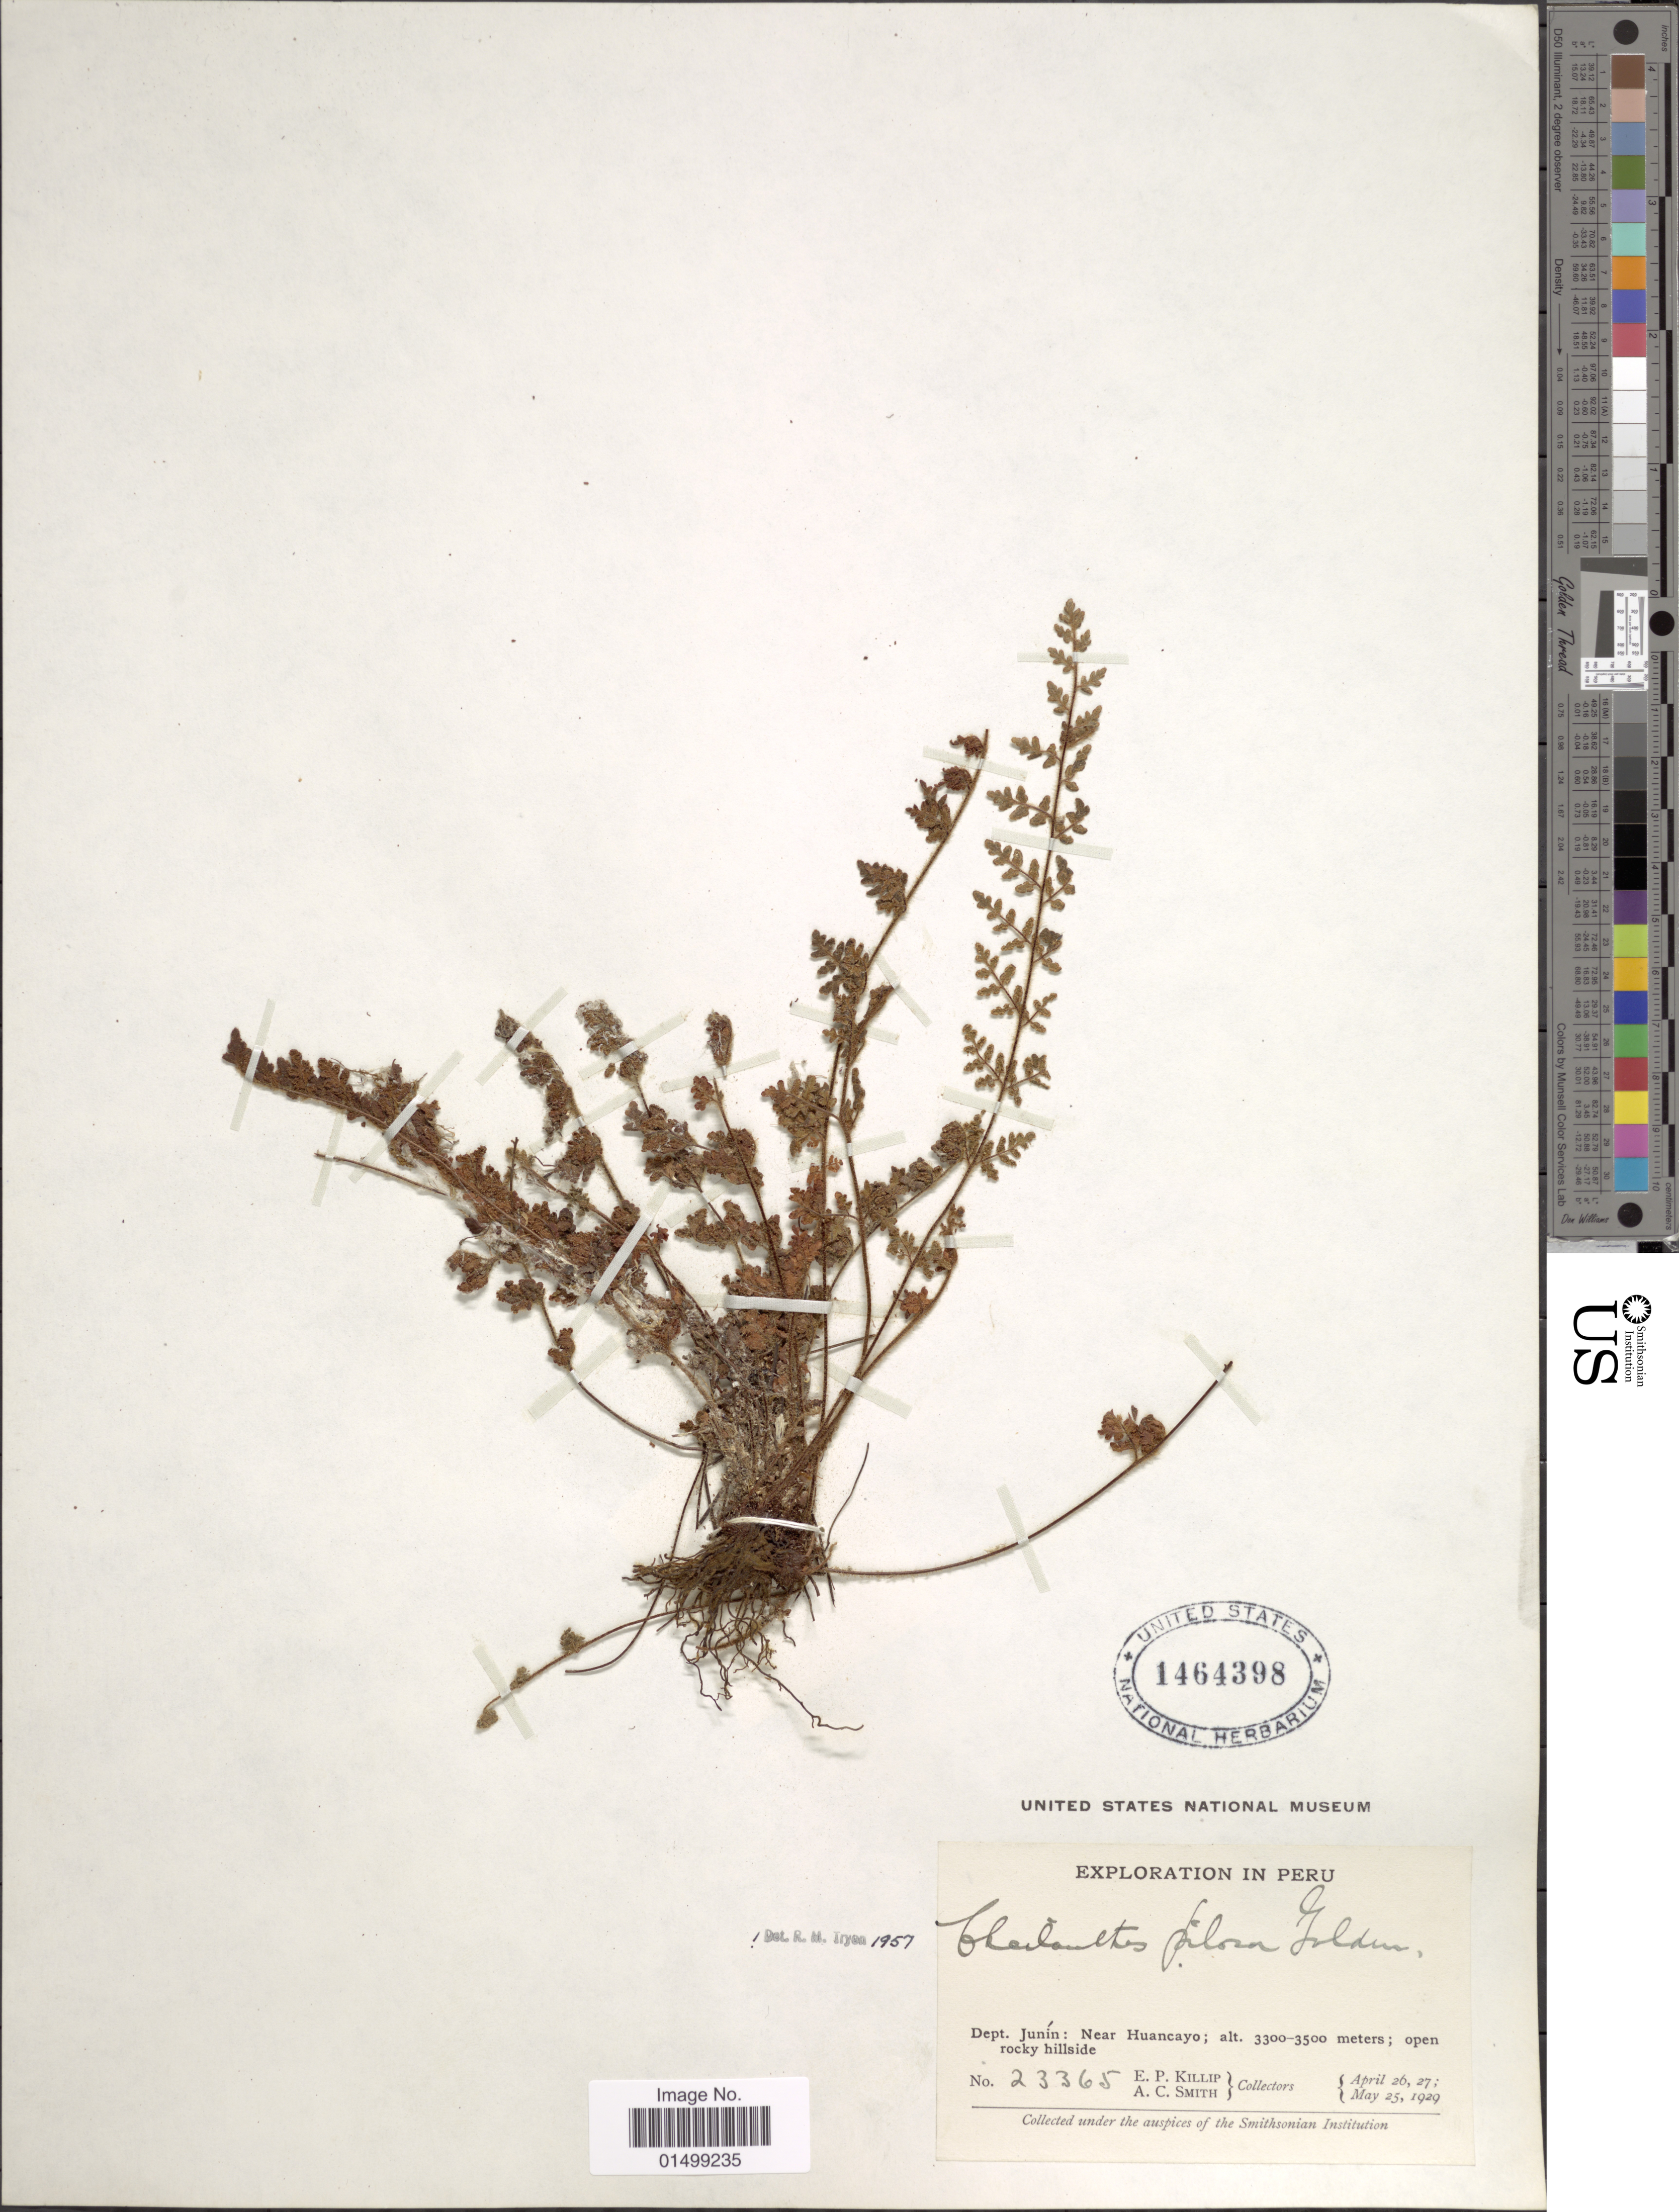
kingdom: Plantae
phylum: Tracheophyta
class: Polypodiopsida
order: Polypodiales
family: Pteridaceae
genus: Cheilanthes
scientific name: Cheilanthes pilosa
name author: Goldm.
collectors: E. P. Killip & A. C. Smith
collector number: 23365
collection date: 1929-04-26/1929-05-25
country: Peru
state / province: Junín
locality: Near Huancayo, open rocky hillside.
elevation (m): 3300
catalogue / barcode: US 1464398